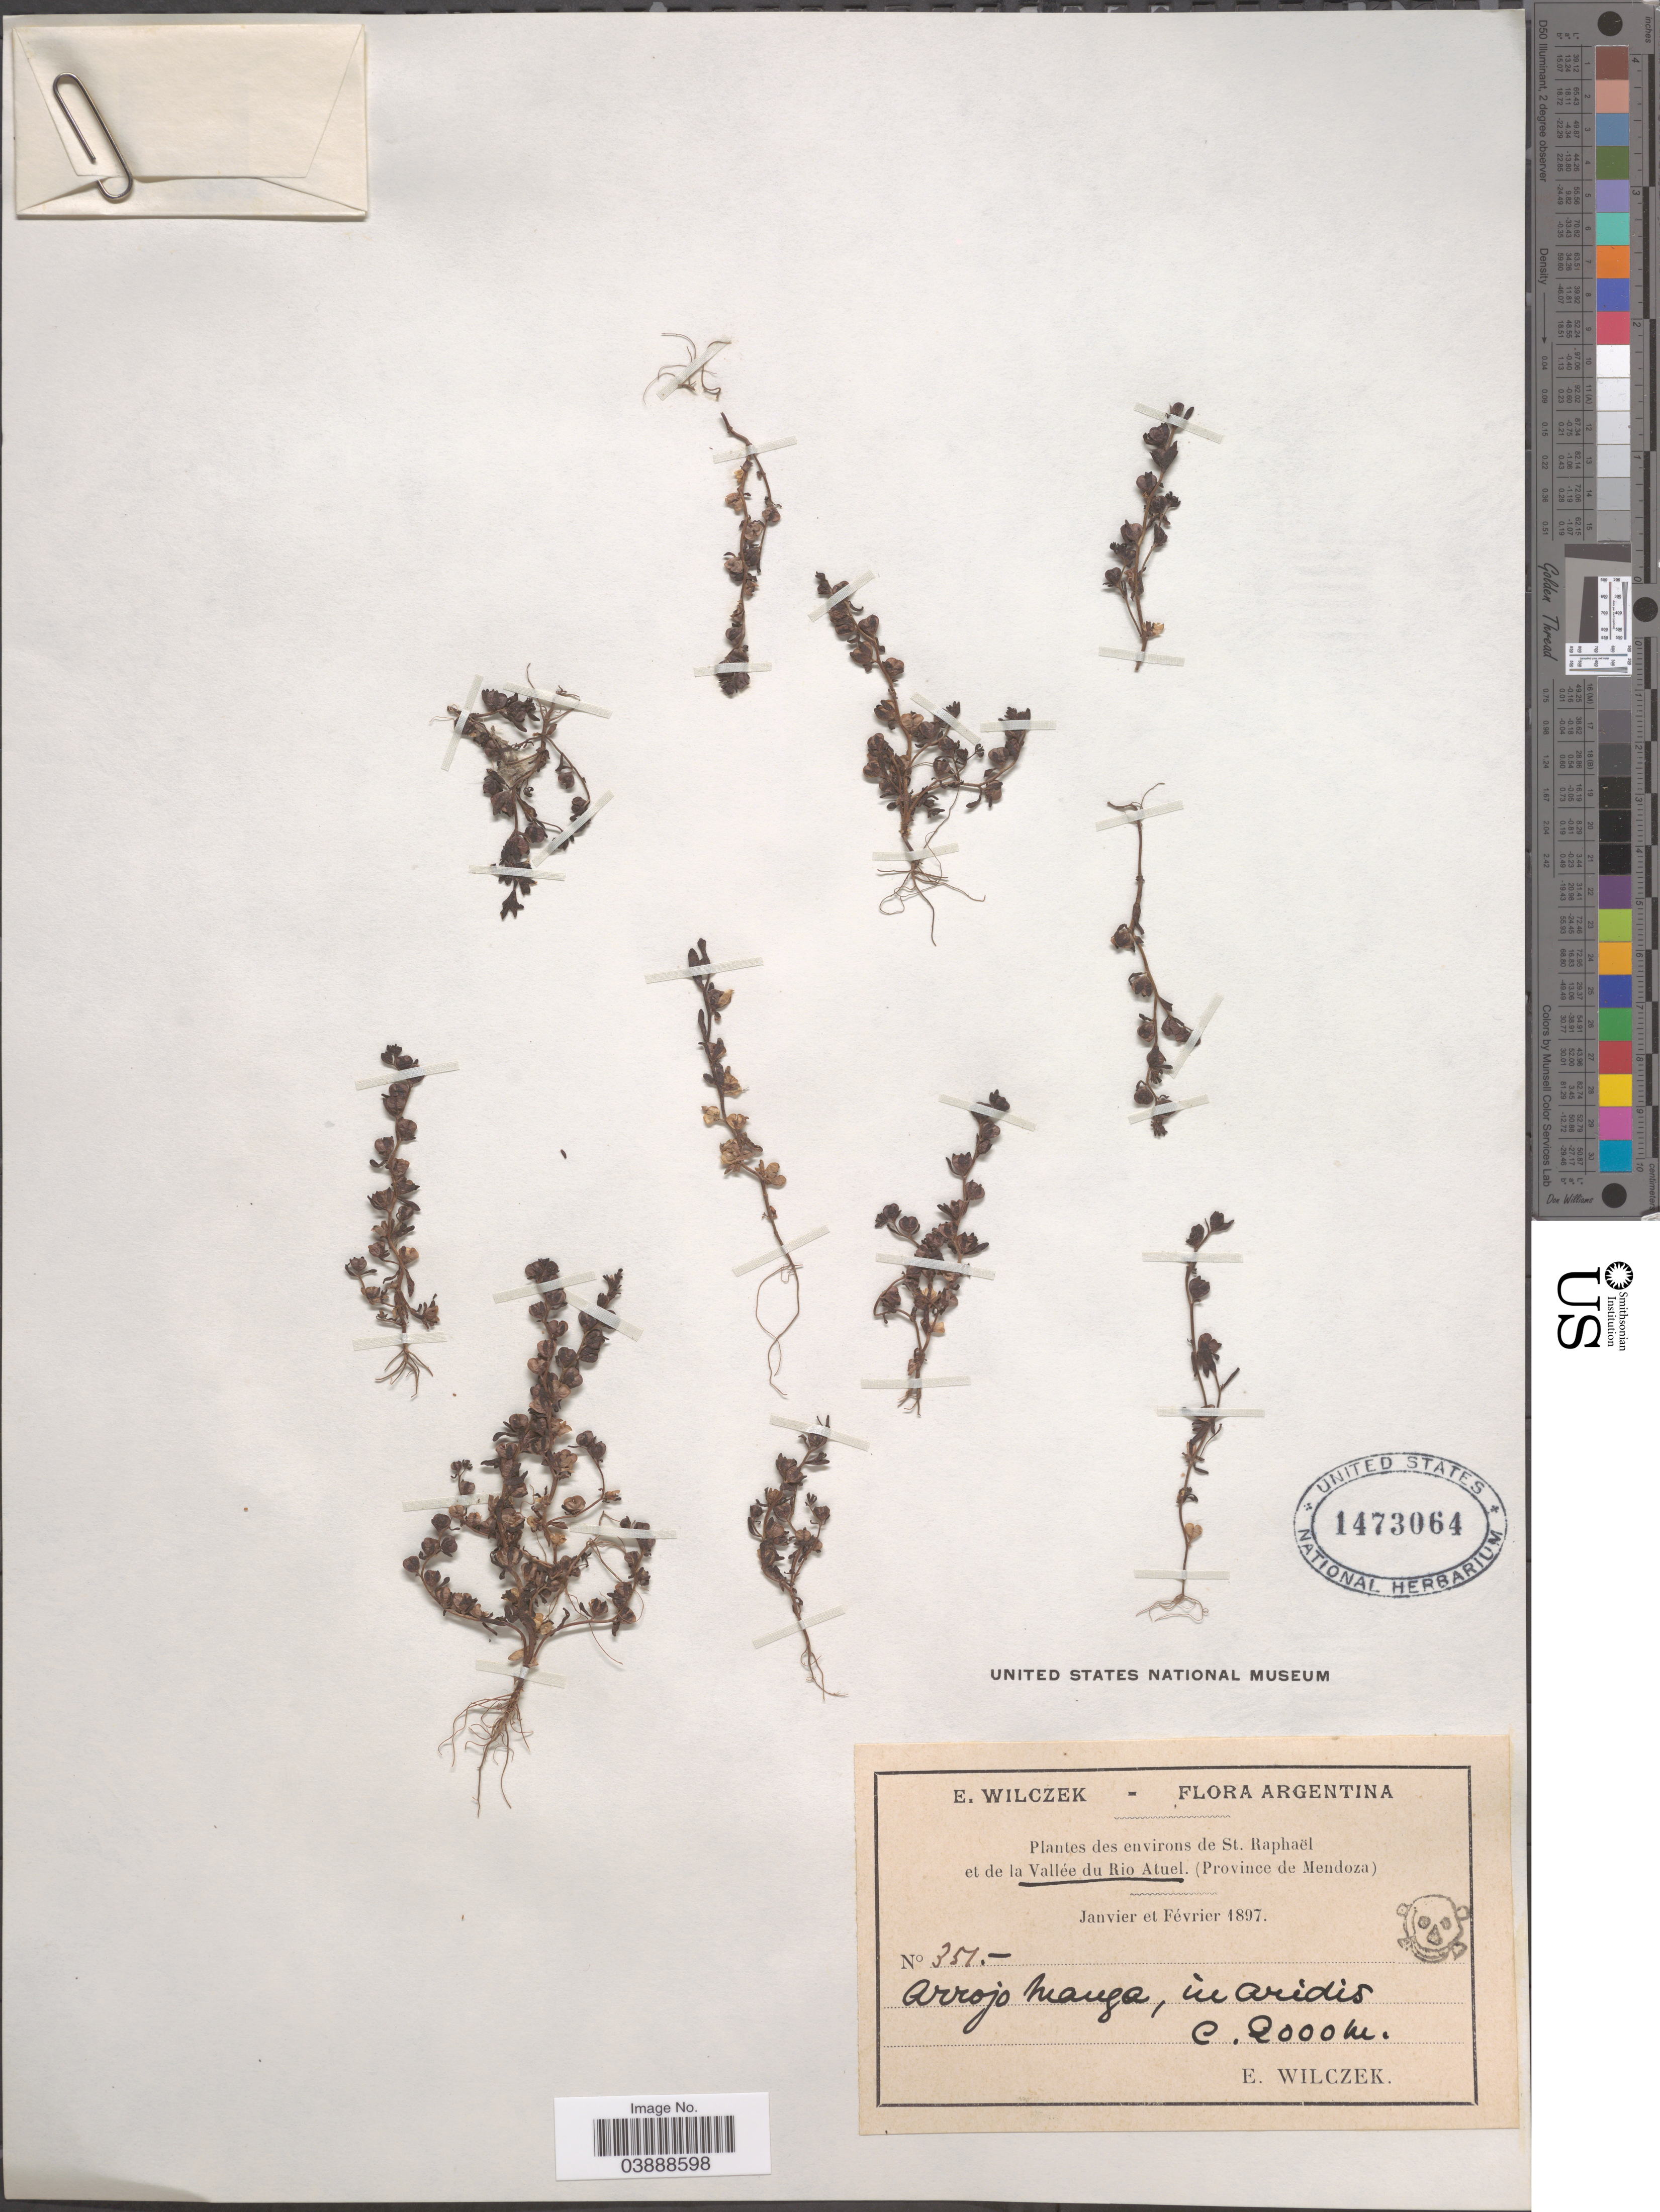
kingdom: Plantae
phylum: Tracheophyta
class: Magnoliopsida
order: Lamiales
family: Plantaginaceae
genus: Veronica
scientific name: Veronica peregrina var. xalapensis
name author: Kunth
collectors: E. Wilczek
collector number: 351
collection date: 1897-01/1897-02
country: Argentina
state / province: Mendoza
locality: Environs de St. Raphaël et de la Vallée du Rio Atuel. Arroyo Manga, in aridis.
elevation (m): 2000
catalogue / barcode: US 1473064